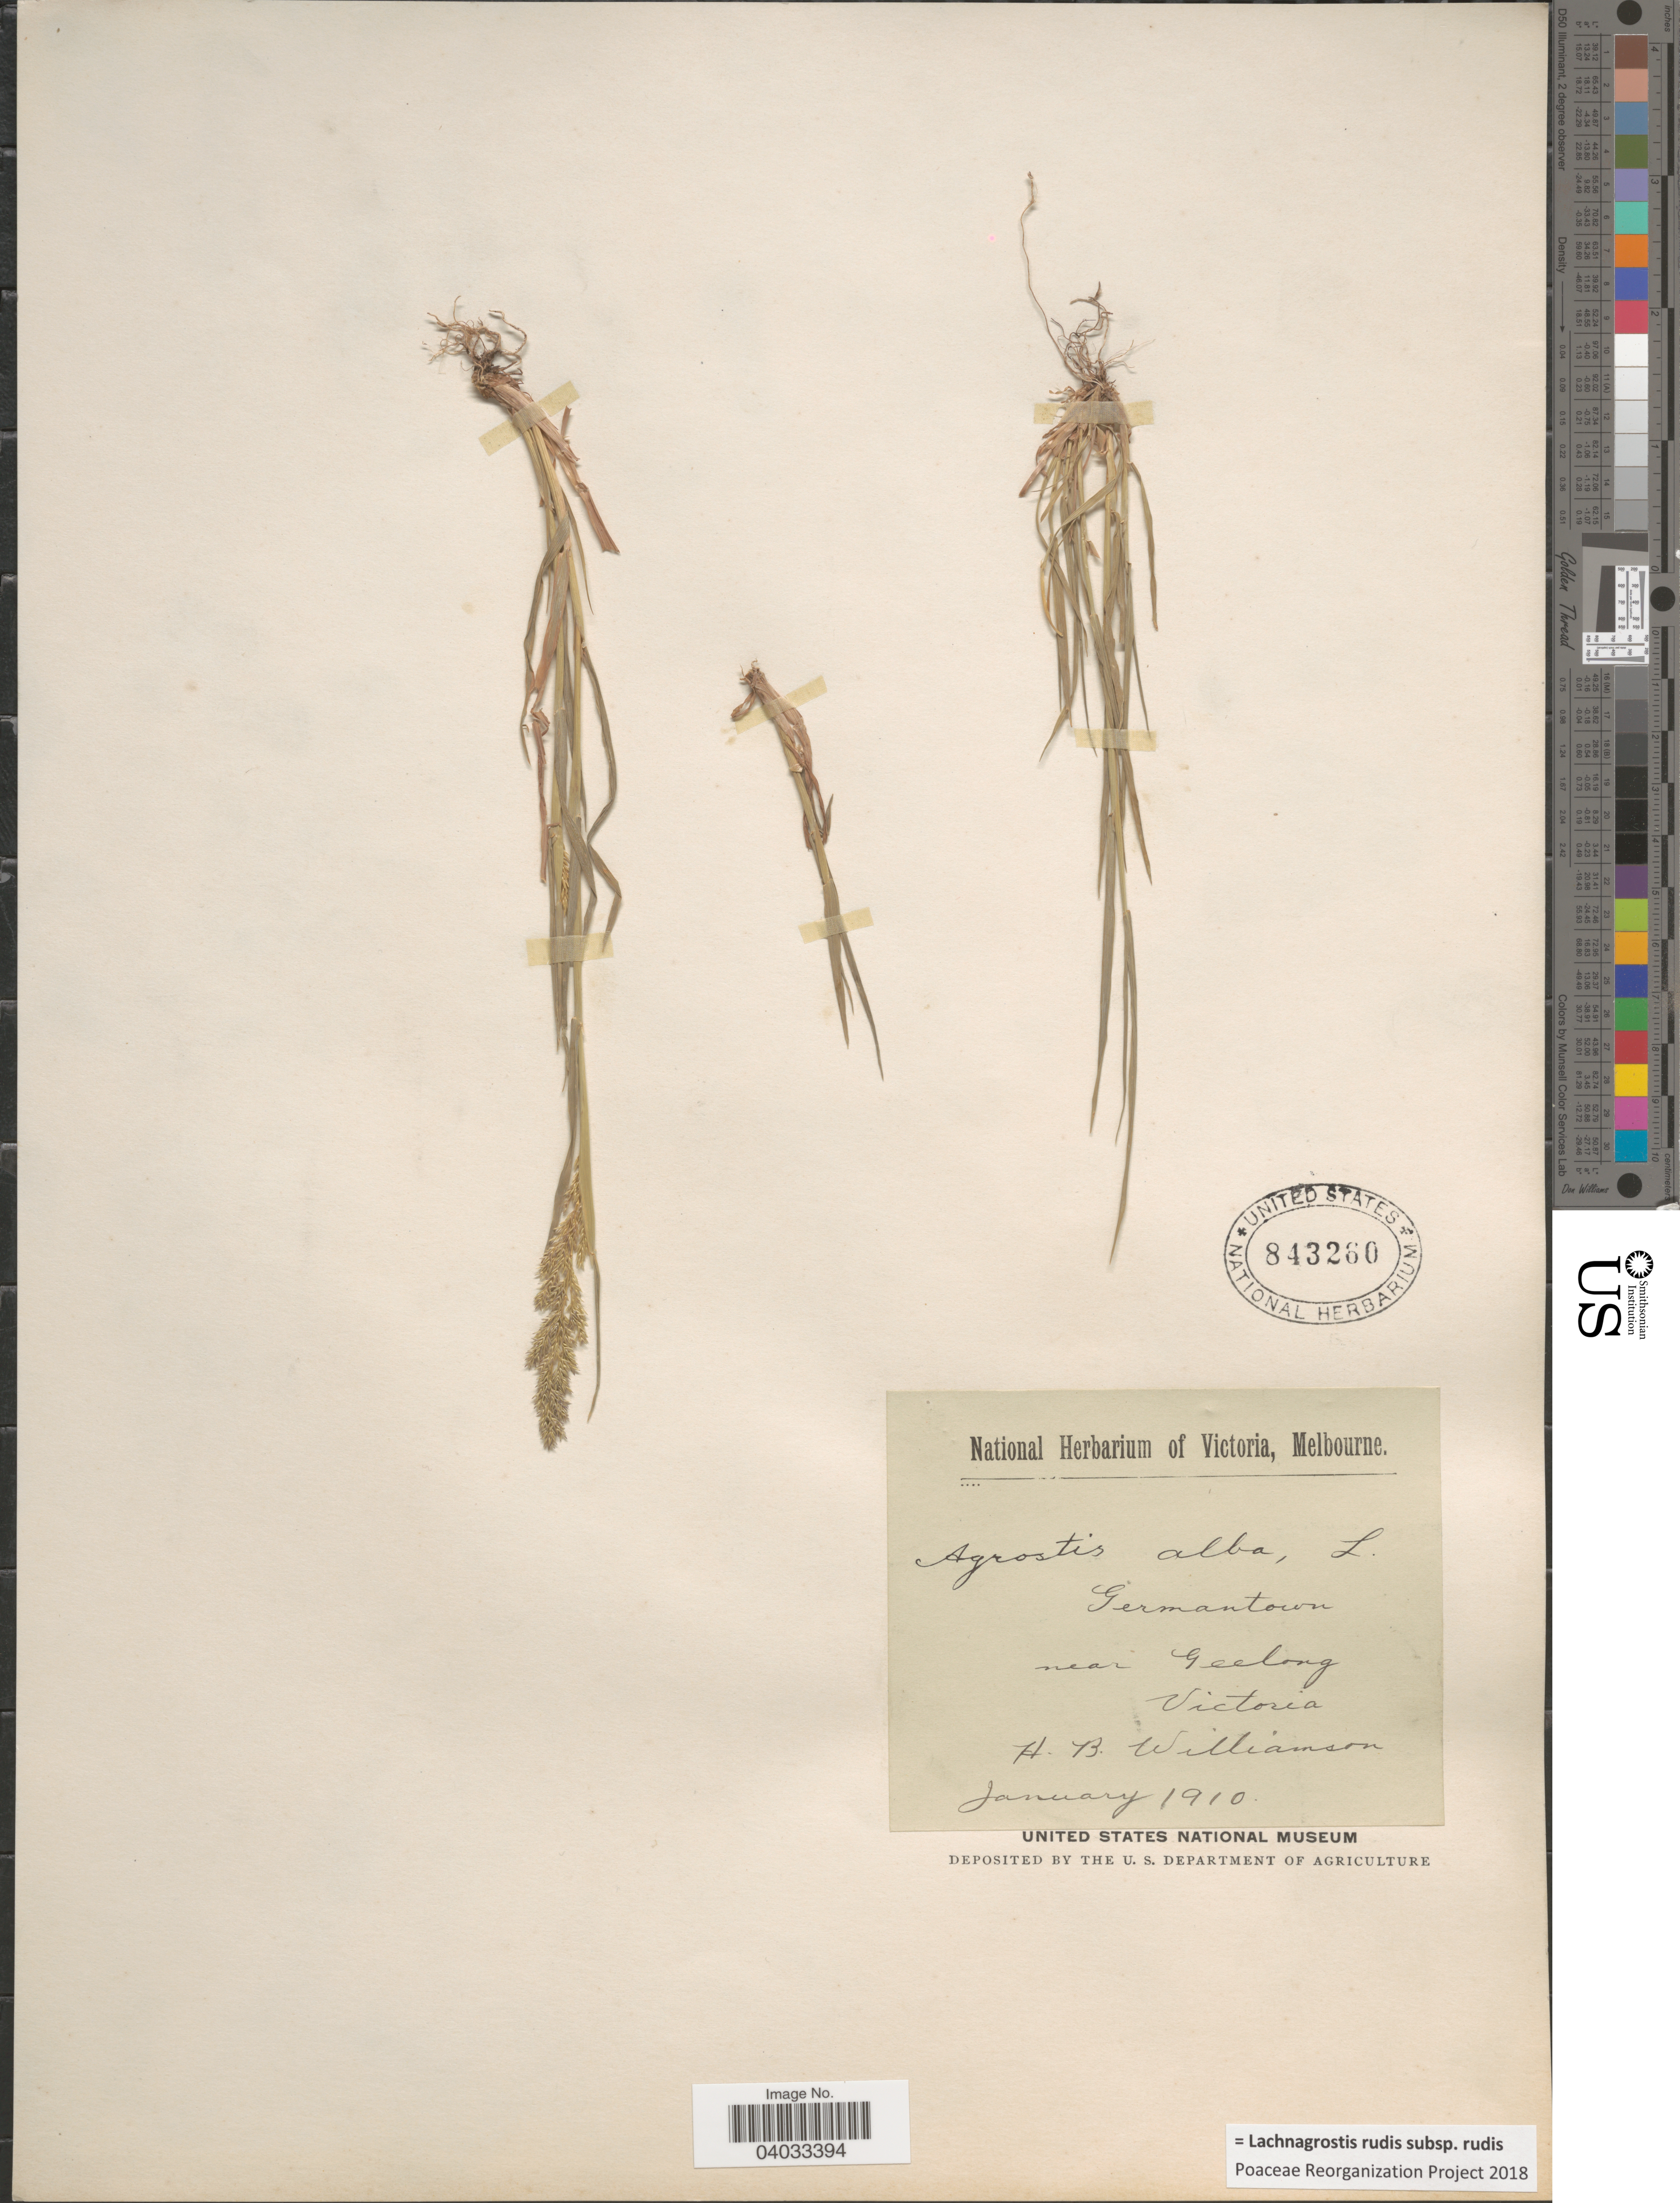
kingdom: Plantae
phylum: Tracheophyta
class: Liliopsida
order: Poales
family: Poaceae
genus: Lachnagrostis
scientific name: Lachnagrostis rudis subsp. rudis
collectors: H. Williamson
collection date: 1910-01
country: Australia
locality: Germantown near Geelong. Victoria.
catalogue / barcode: US 843260